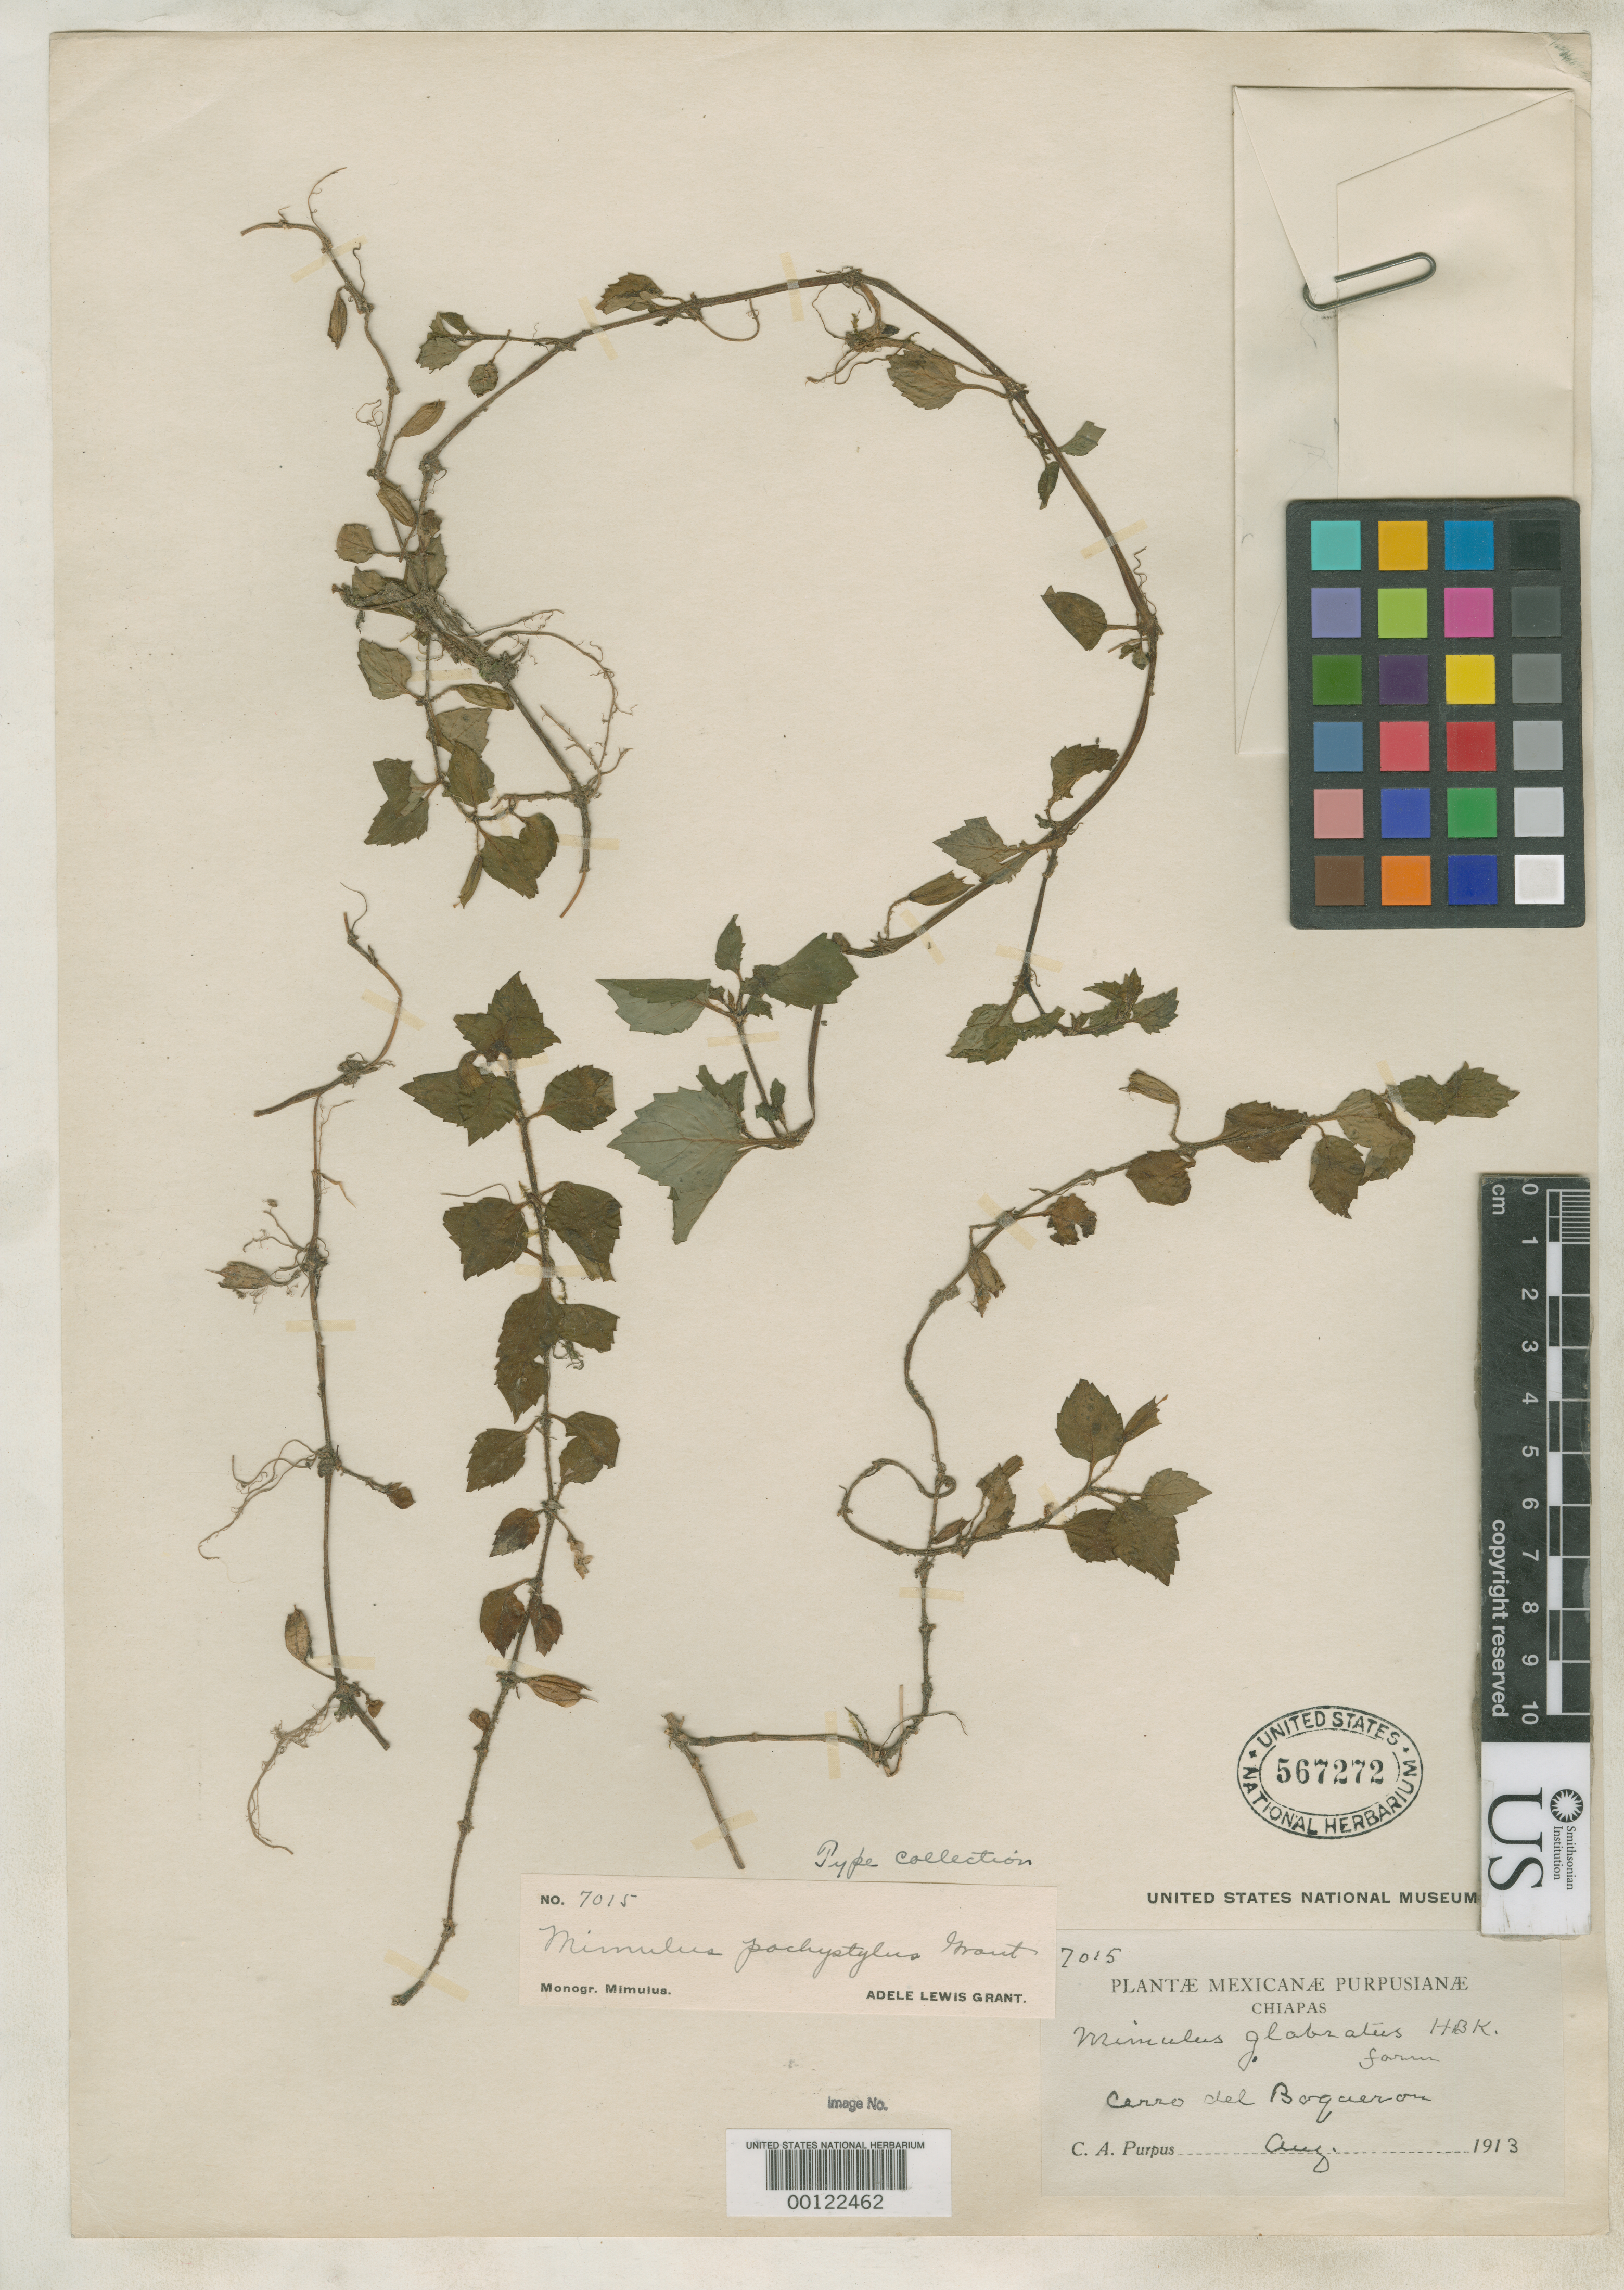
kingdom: Plantae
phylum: Tracheophyta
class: Magnoliopsida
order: Lamiales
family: Phrymaceae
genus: Mimulus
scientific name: Mimulus pachystylus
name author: A.L. Grant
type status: Isotype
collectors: C. A. Purpus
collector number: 7015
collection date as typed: Aug 1913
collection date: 1913-08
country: Mexico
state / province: Chiapas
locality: Cerro del Boqueron.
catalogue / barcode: US 567272